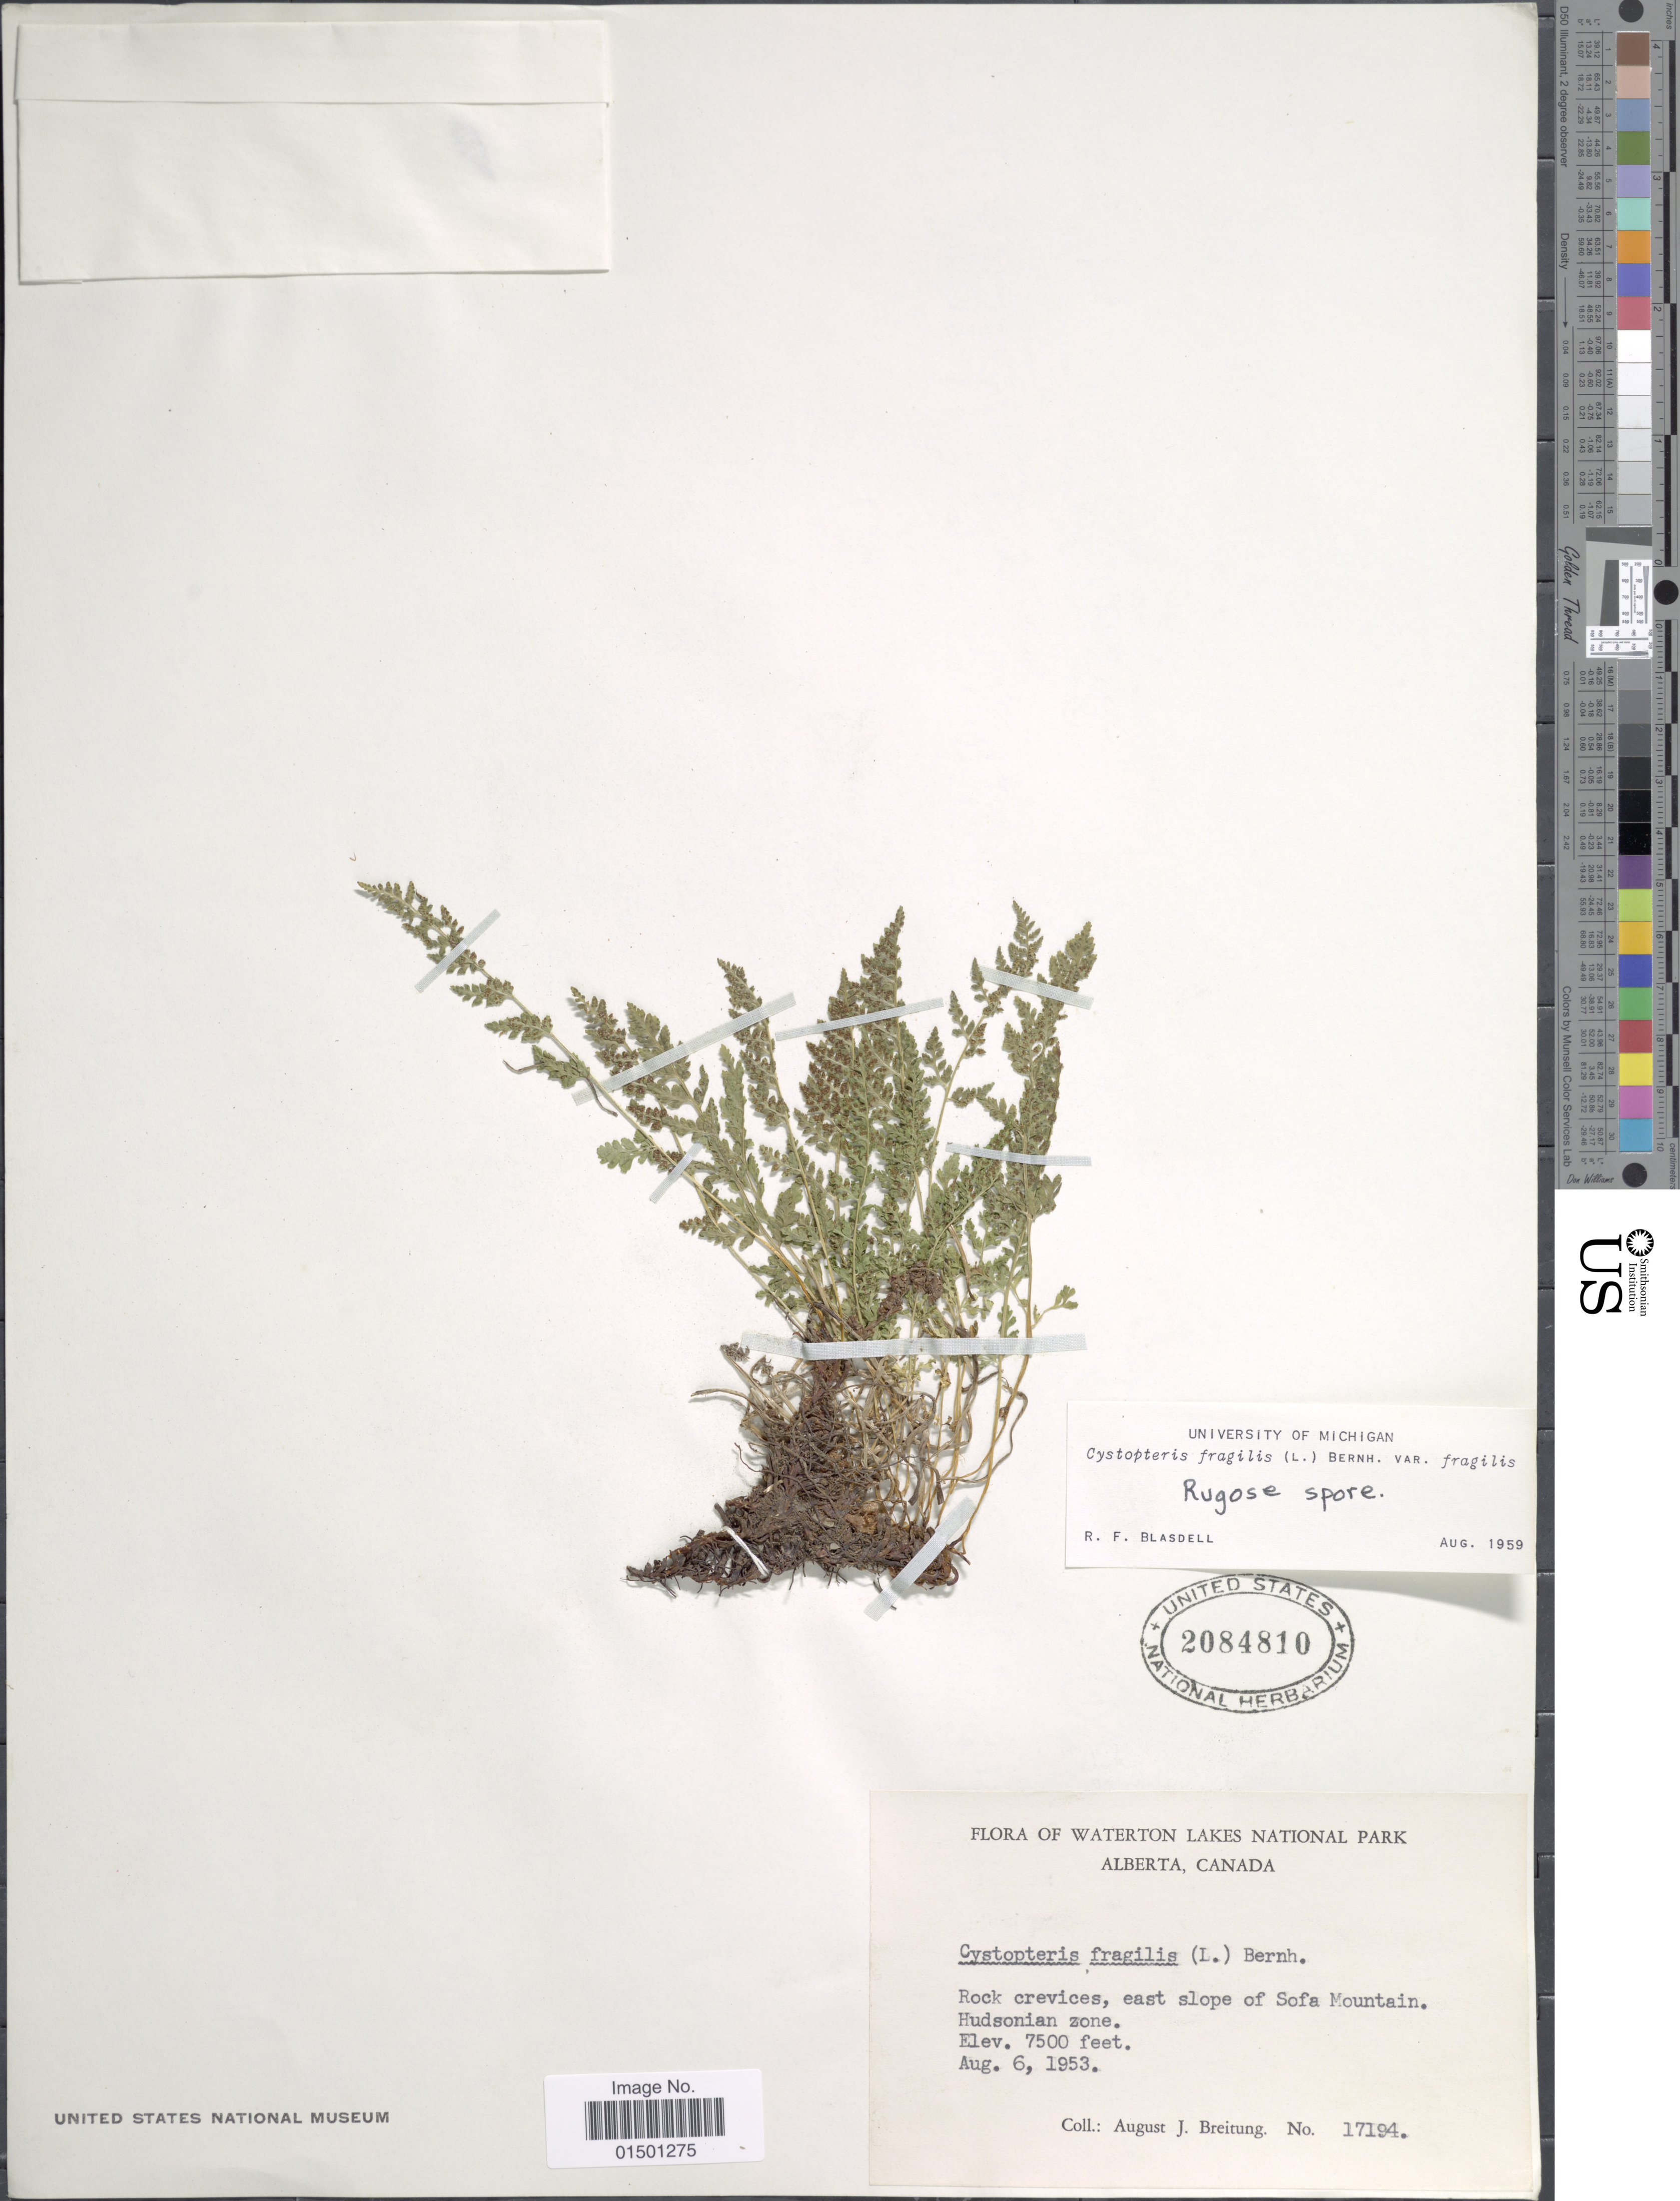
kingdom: Plantae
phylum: Tracheophyta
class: Polypodiopsida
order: Polypodiales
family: Cystopteridaceae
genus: Cystopteris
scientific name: Cystopteris fragilis var. dickieana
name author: B. Boivin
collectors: A. Breitung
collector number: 17194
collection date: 1953-08-06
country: Canada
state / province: Alberta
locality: Waterton Lakes National Park, East slope of Sofa Mountain, Hudsonian zone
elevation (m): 2286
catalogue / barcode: US 2084810